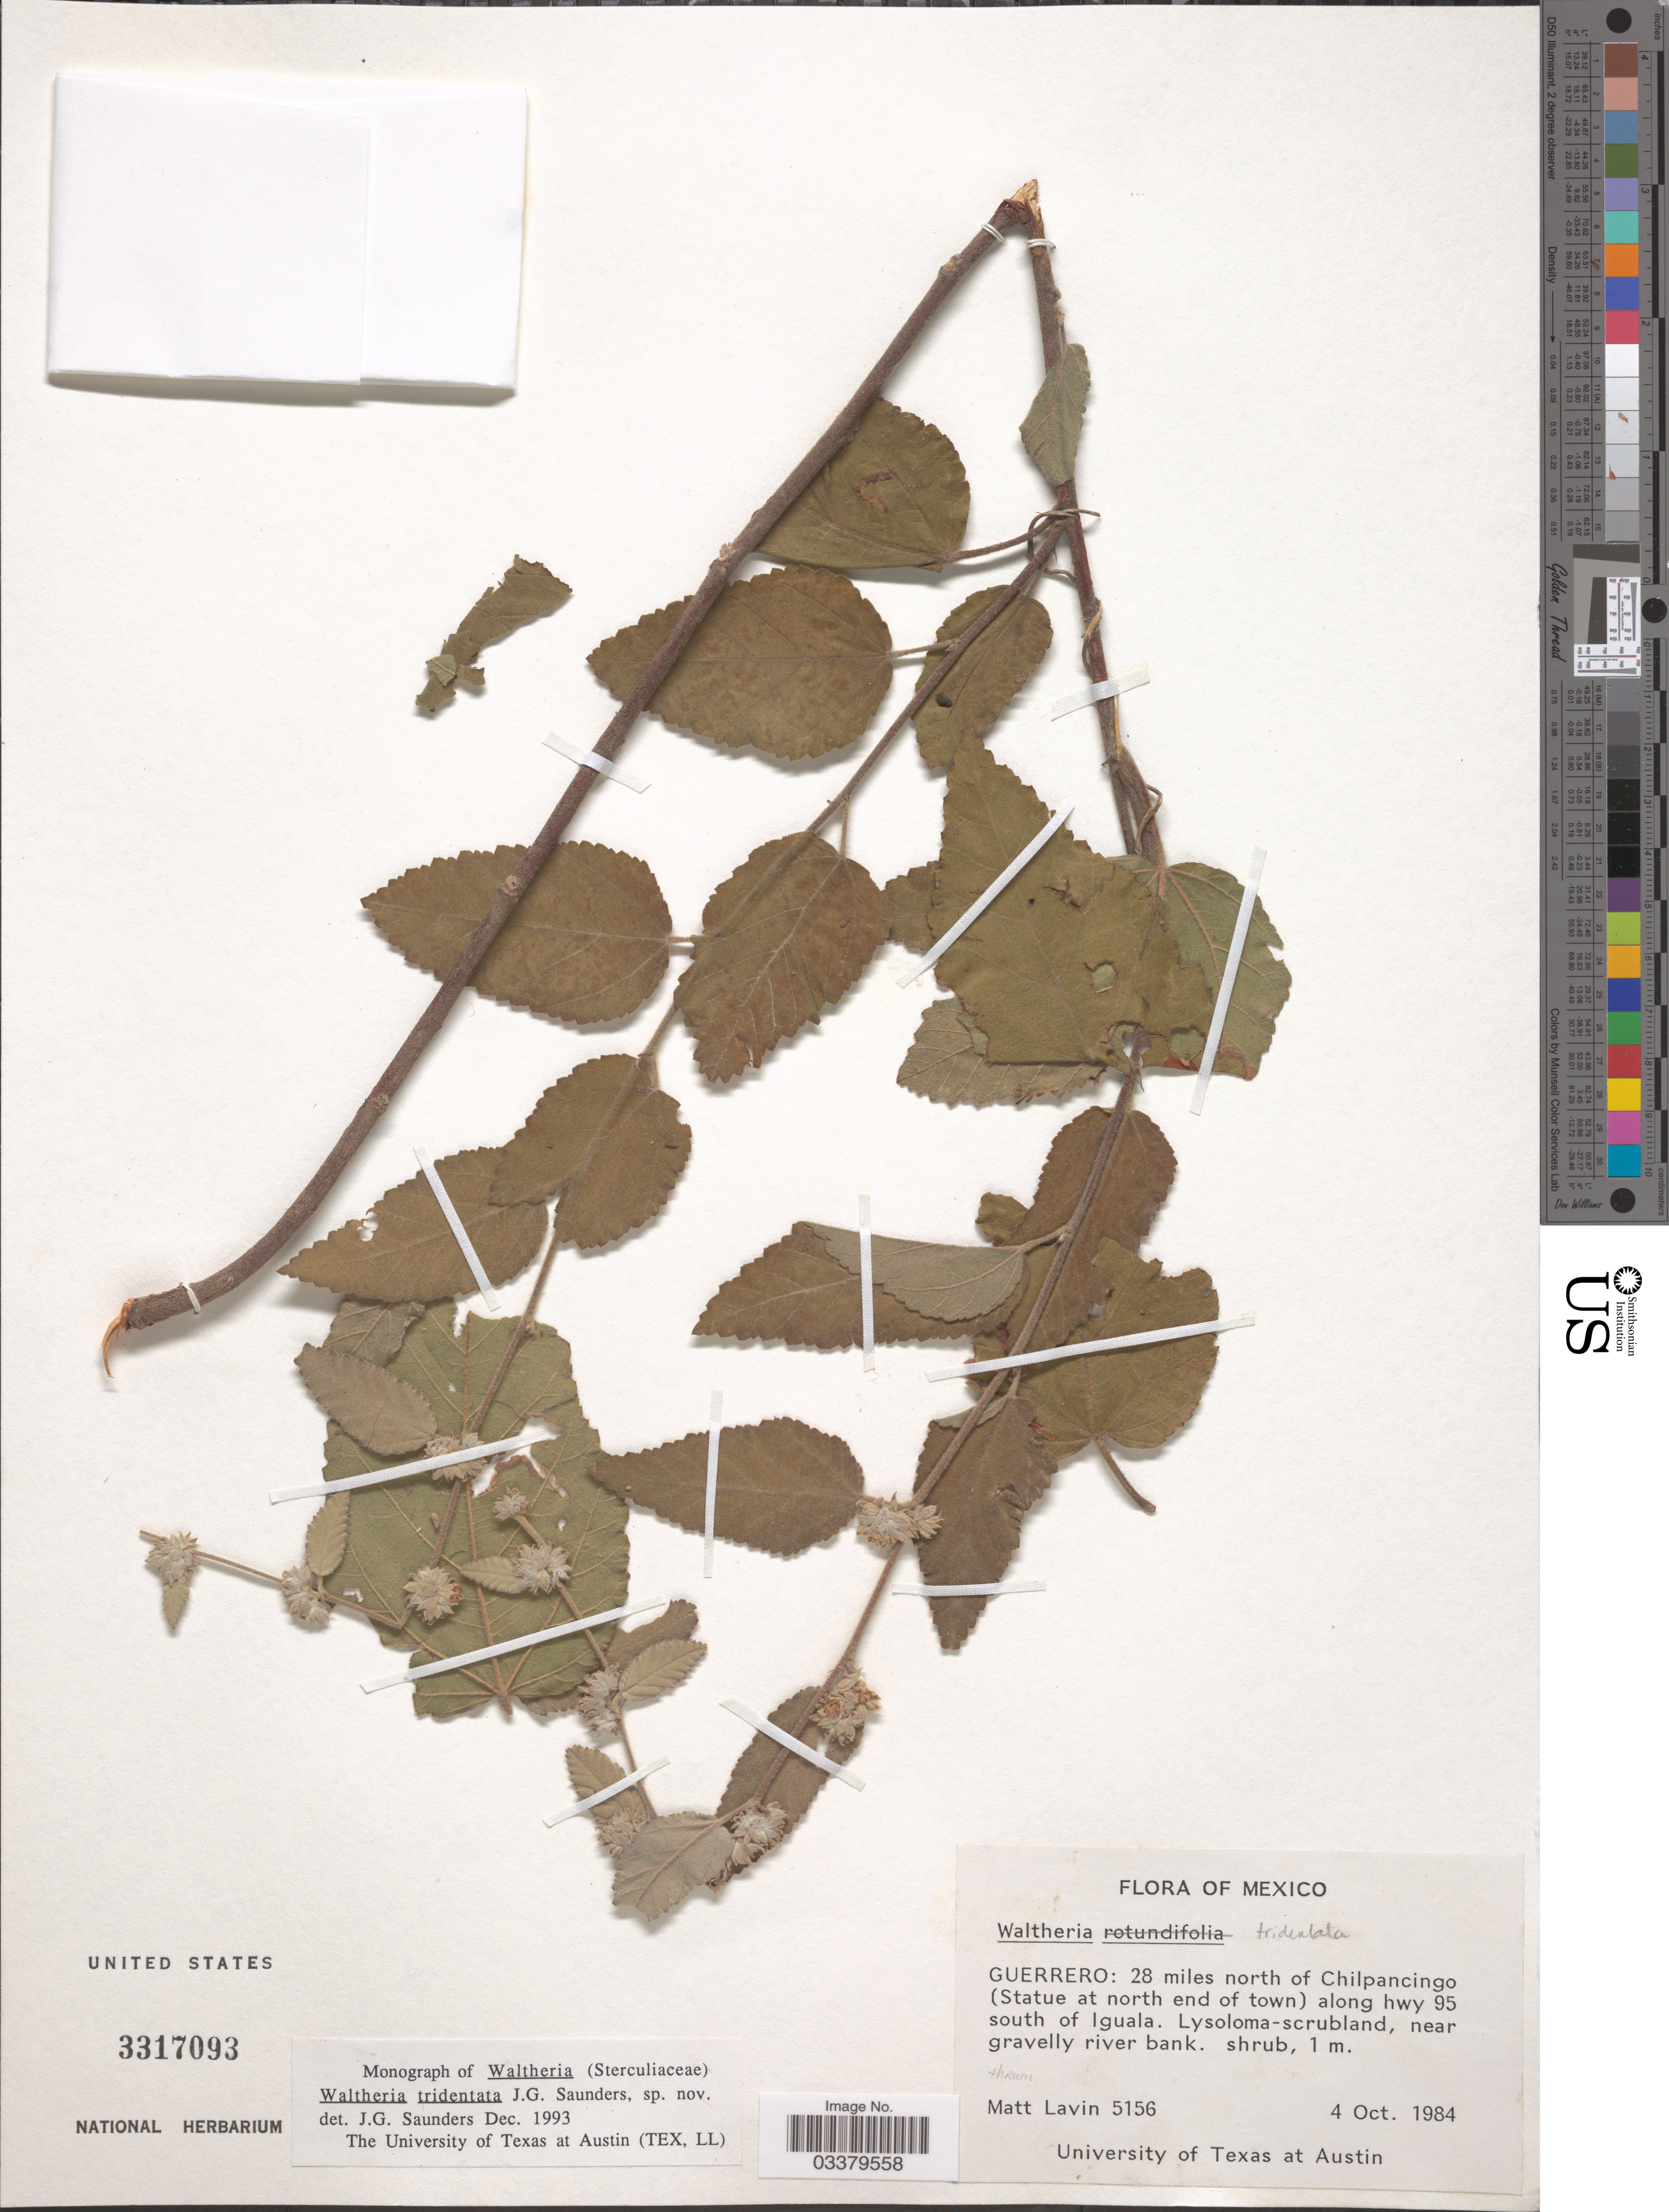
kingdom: Plantae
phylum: Tracheophyta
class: Magnoliopsida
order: Malvales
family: Malvaceae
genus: Waltheria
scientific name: Waltheria tridentata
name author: J.G. Saunders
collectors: M. Lavin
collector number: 5156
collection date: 1984-10-04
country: Mexico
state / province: Guerrero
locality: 28 miles north of Chilpancingo (Statue at north end of town) along hwy 95 south of Iguala. Near gravelly river bank.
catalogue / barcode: US 3317093